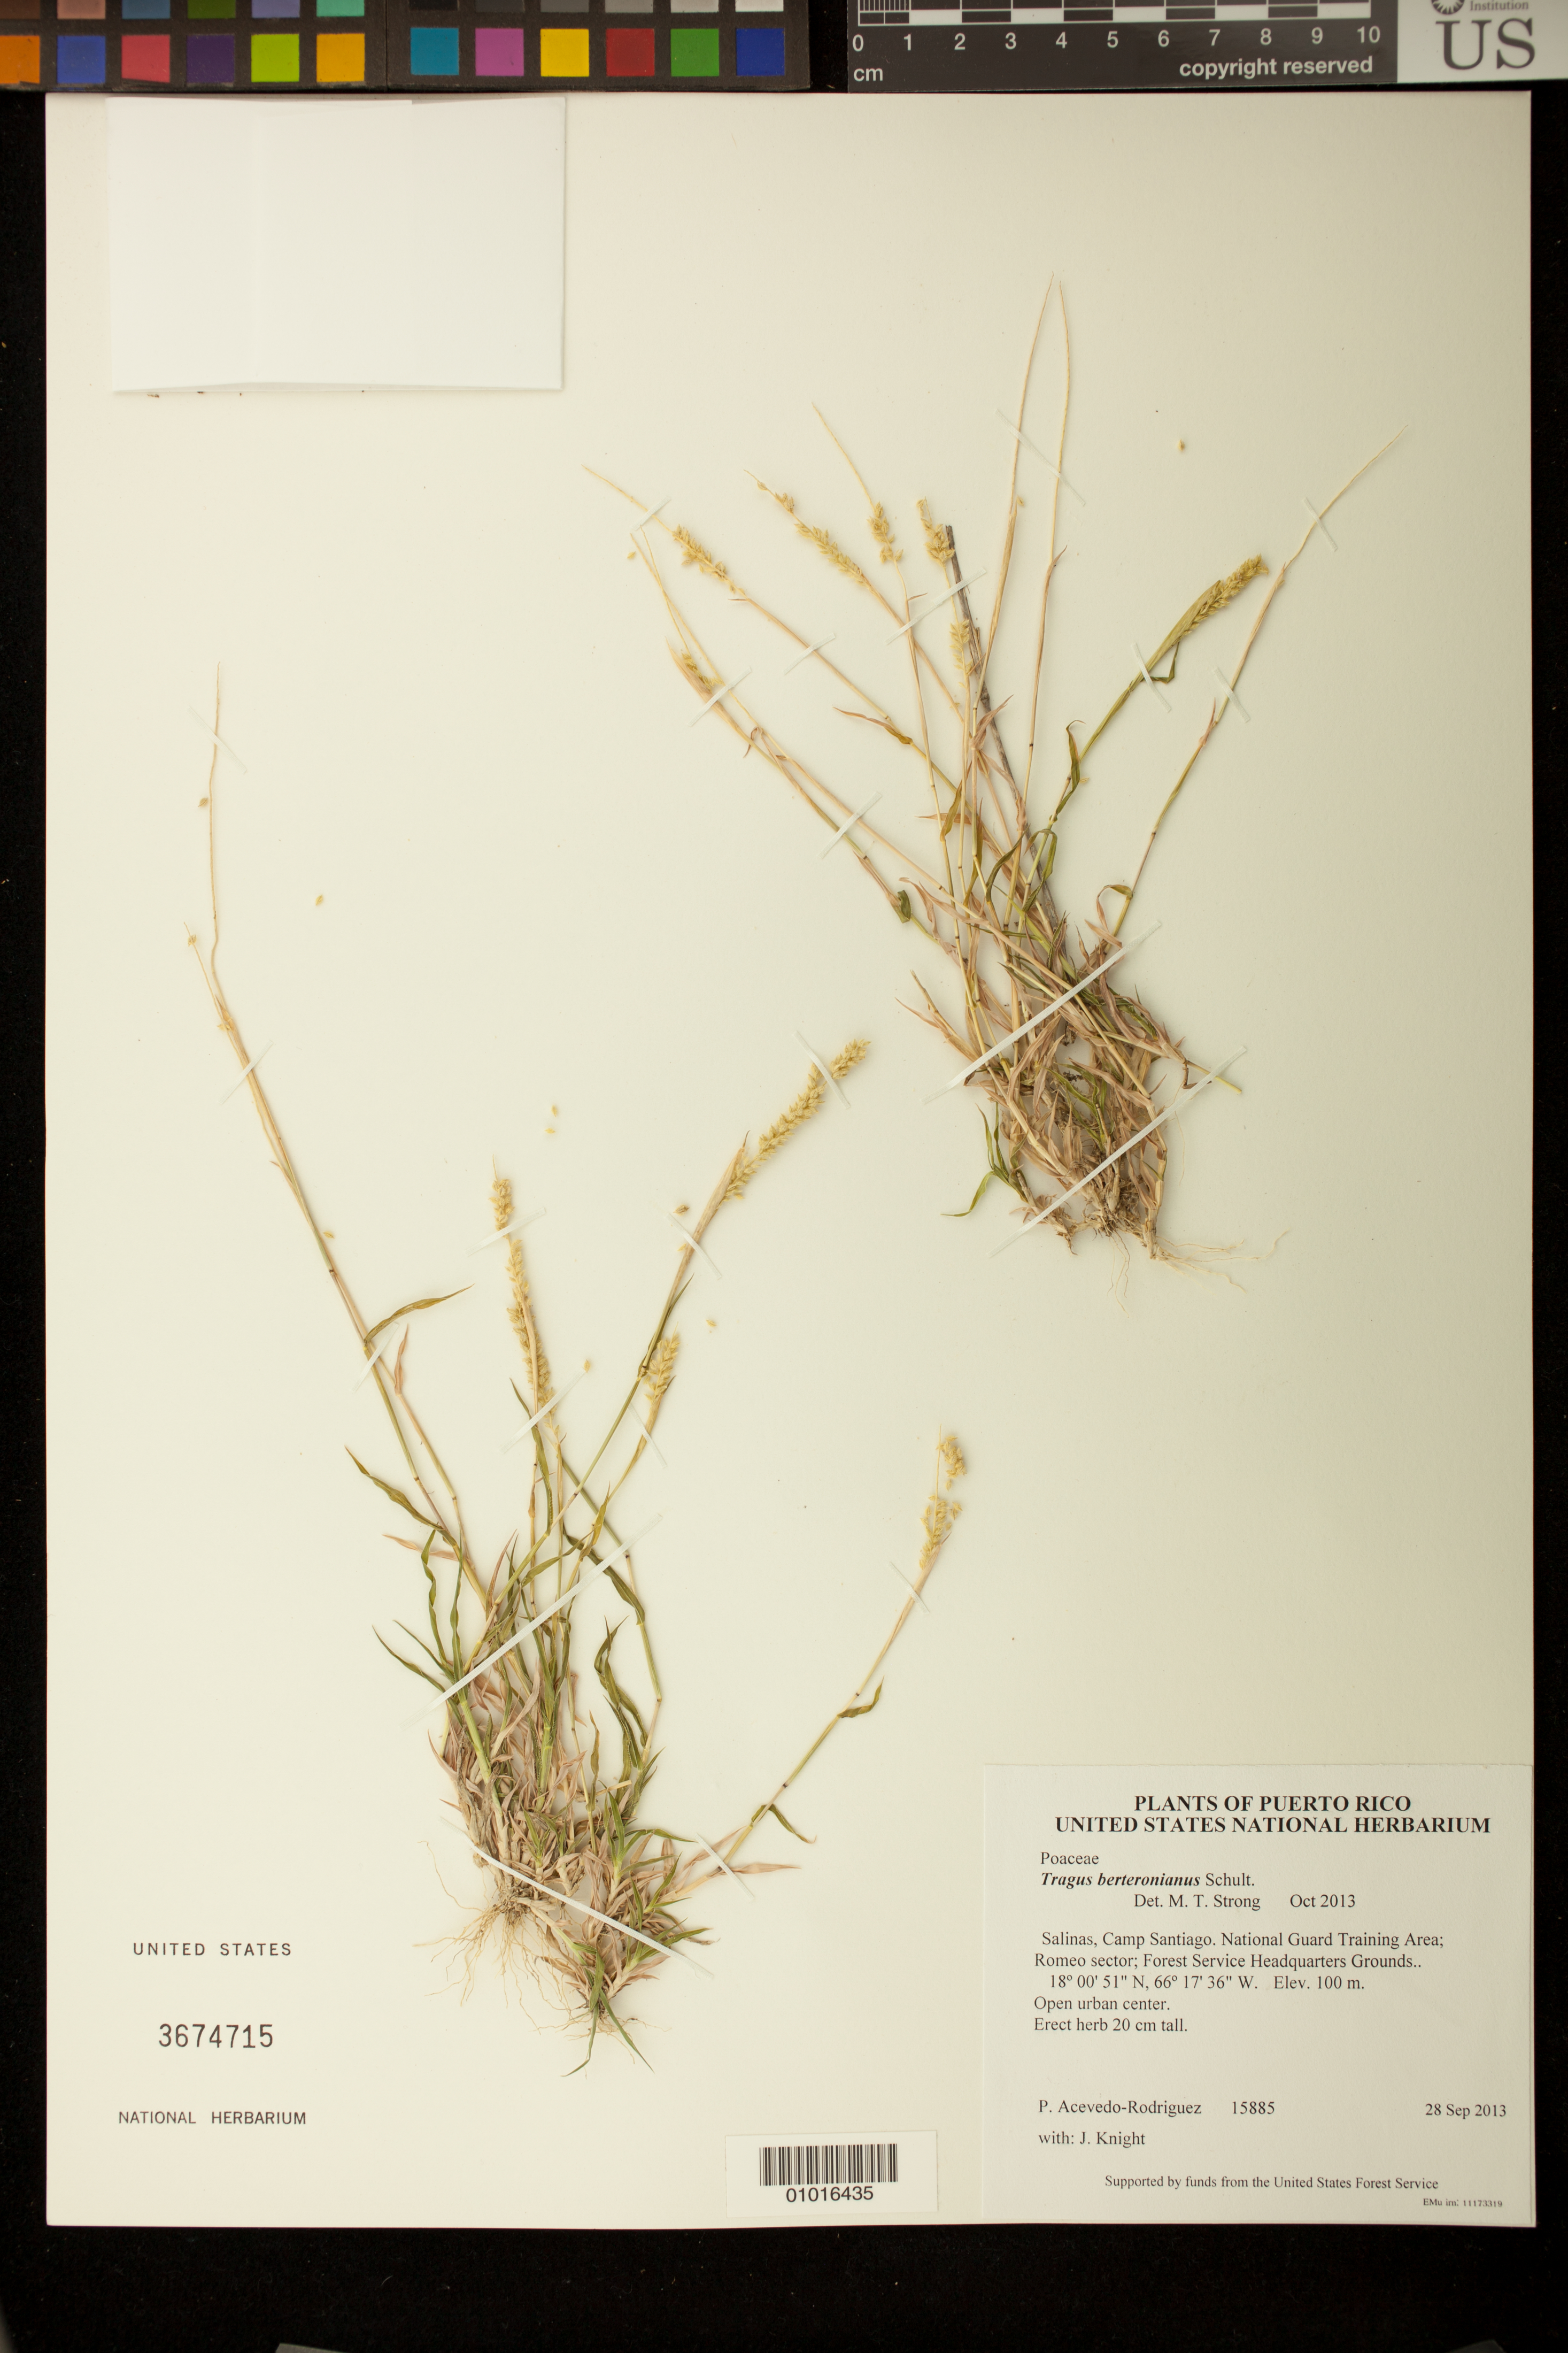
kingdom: Plantae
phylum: Tracheophyta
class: Liliopsida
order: Poales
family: Poaceae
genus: Tragus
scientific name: Tragus berteronianus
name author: Schult.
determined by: Strong, M. T., (US), Smithsonian Institution - National Museum of Natural History (UNITED STATES)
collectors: P. Acevedo-Rodr. & J. Knight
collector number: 15885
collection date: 2013-09-28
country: Puerto Rico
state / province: Salinas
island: Puerto Rico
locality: Camp Santiago. National Guard Training Area; Romeo sector; Forest Service Headquarters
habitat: Open urban center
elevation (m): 100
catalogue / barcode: US 3674715